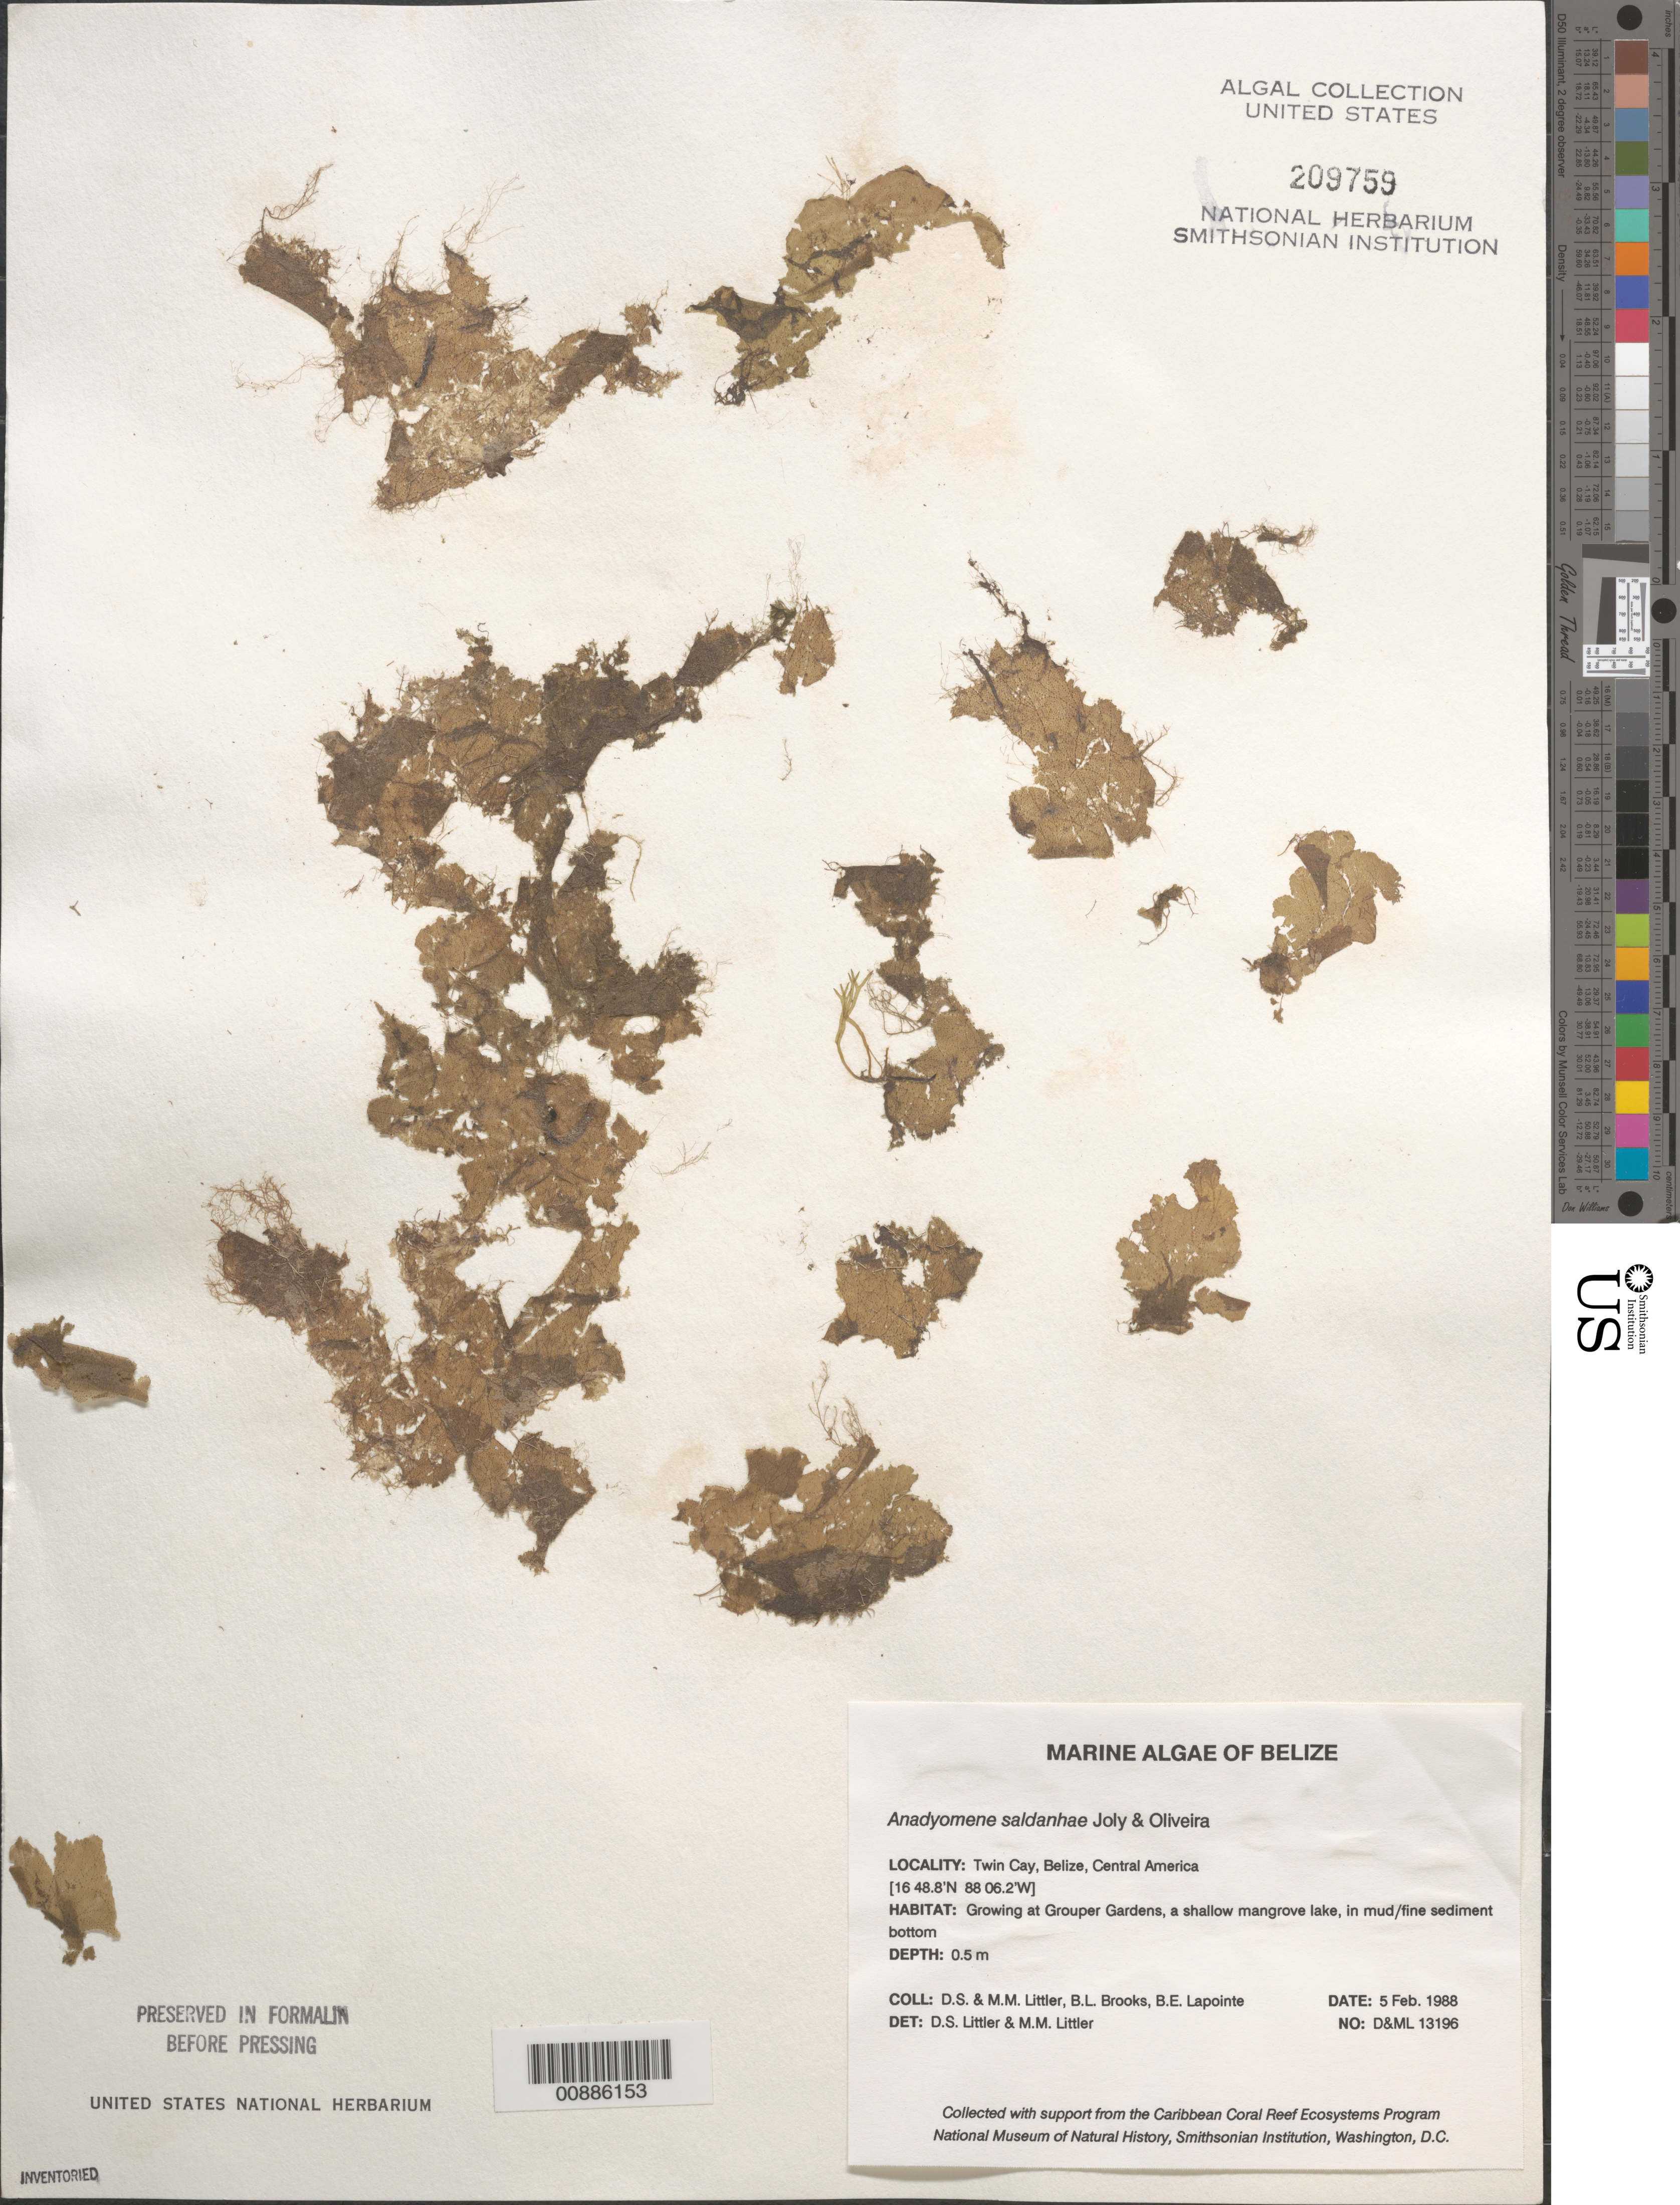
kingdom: Plantae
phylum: Chlorophyta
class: Ulvophyceae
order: Cladophorales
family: Anadyomenaceae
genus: Anadyomene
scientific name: Anadyomene saldanhae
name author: A.B. Joly & E.C. Oliveira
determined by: Littler, D. S.; Littler, M. M.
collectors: D. S. Littler, M. M. Littler, B. Brooks & B. Lapointe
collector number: D&ML 13196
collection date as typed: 05 Feb 1988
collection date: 1988-02-05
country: Belize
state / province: Stann Creek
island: Twin Cays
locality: Grouper Gardens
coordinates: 16 48.8'N, 88 06.2'W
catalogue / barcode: US 209759